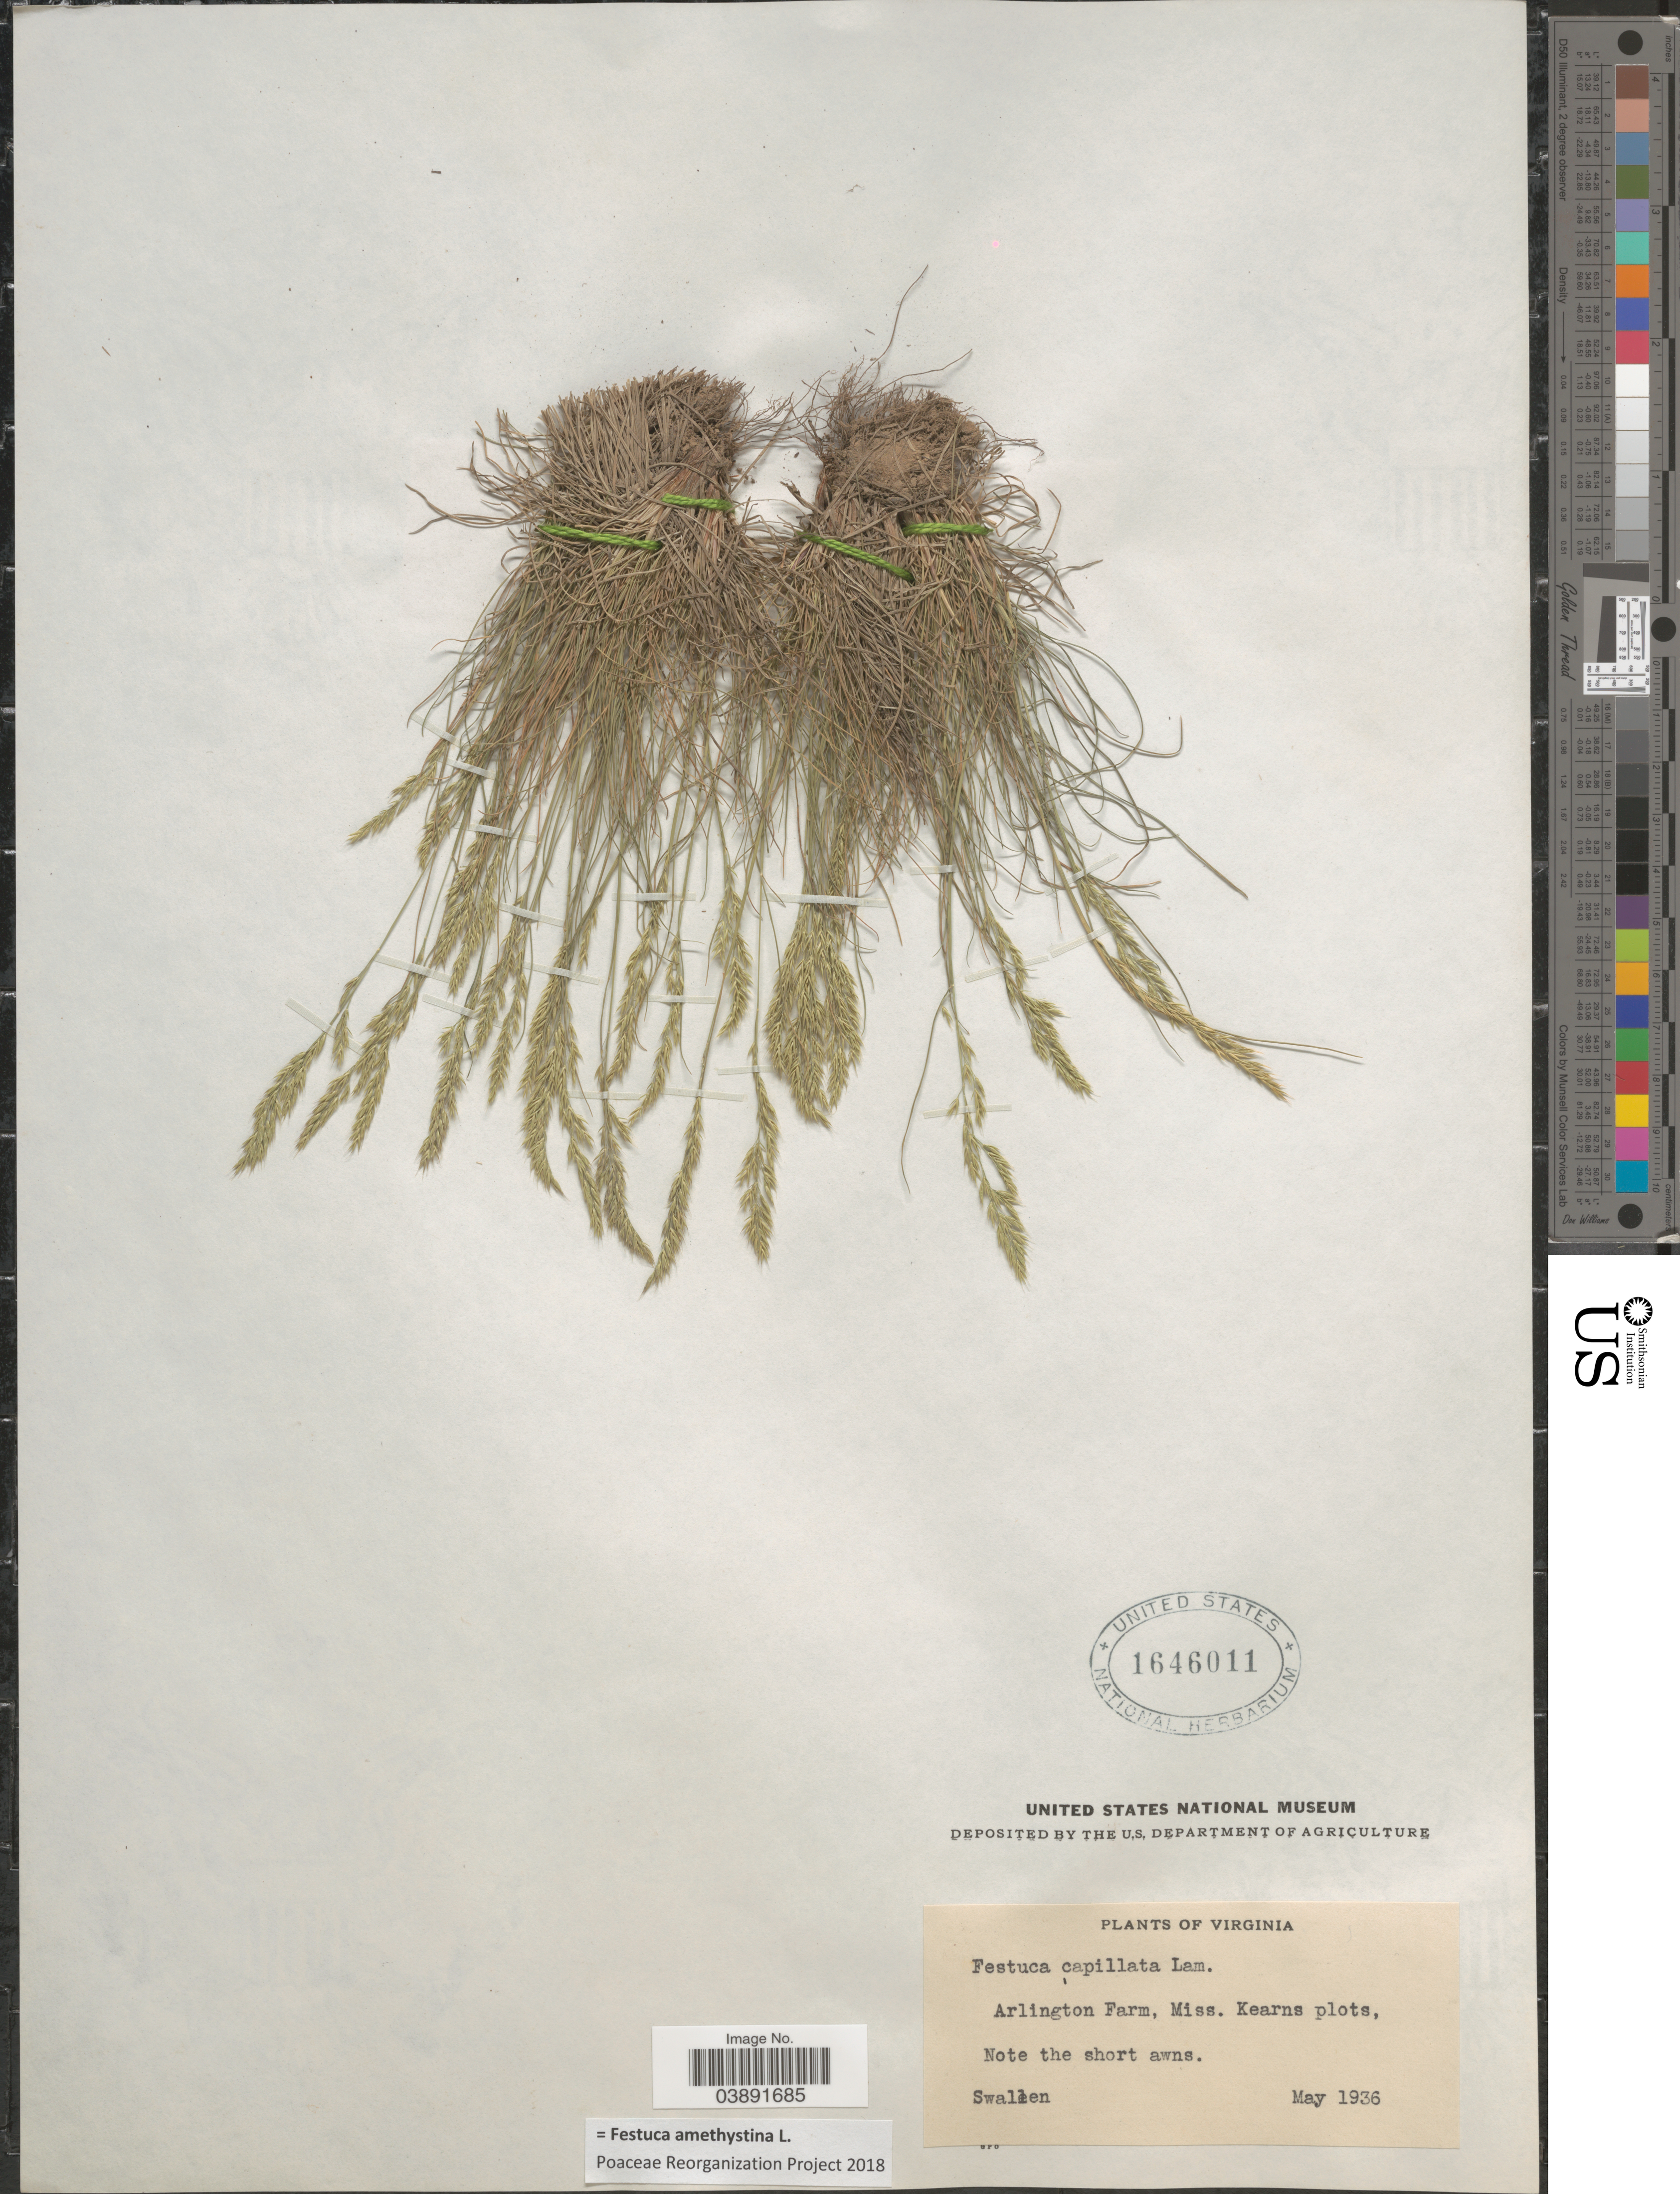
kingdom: Plantae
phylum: Tracheophyta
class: Liliopsida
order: Poales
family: Poaceae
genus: Festuca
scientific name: Festuca amethystina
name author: L.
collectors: Swallen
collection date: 1936-05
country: United States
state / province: Virginia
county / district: Arlington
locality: Arlington Fram, Miss. Kearns plots, Note the short awns.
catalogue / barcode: US 1646011